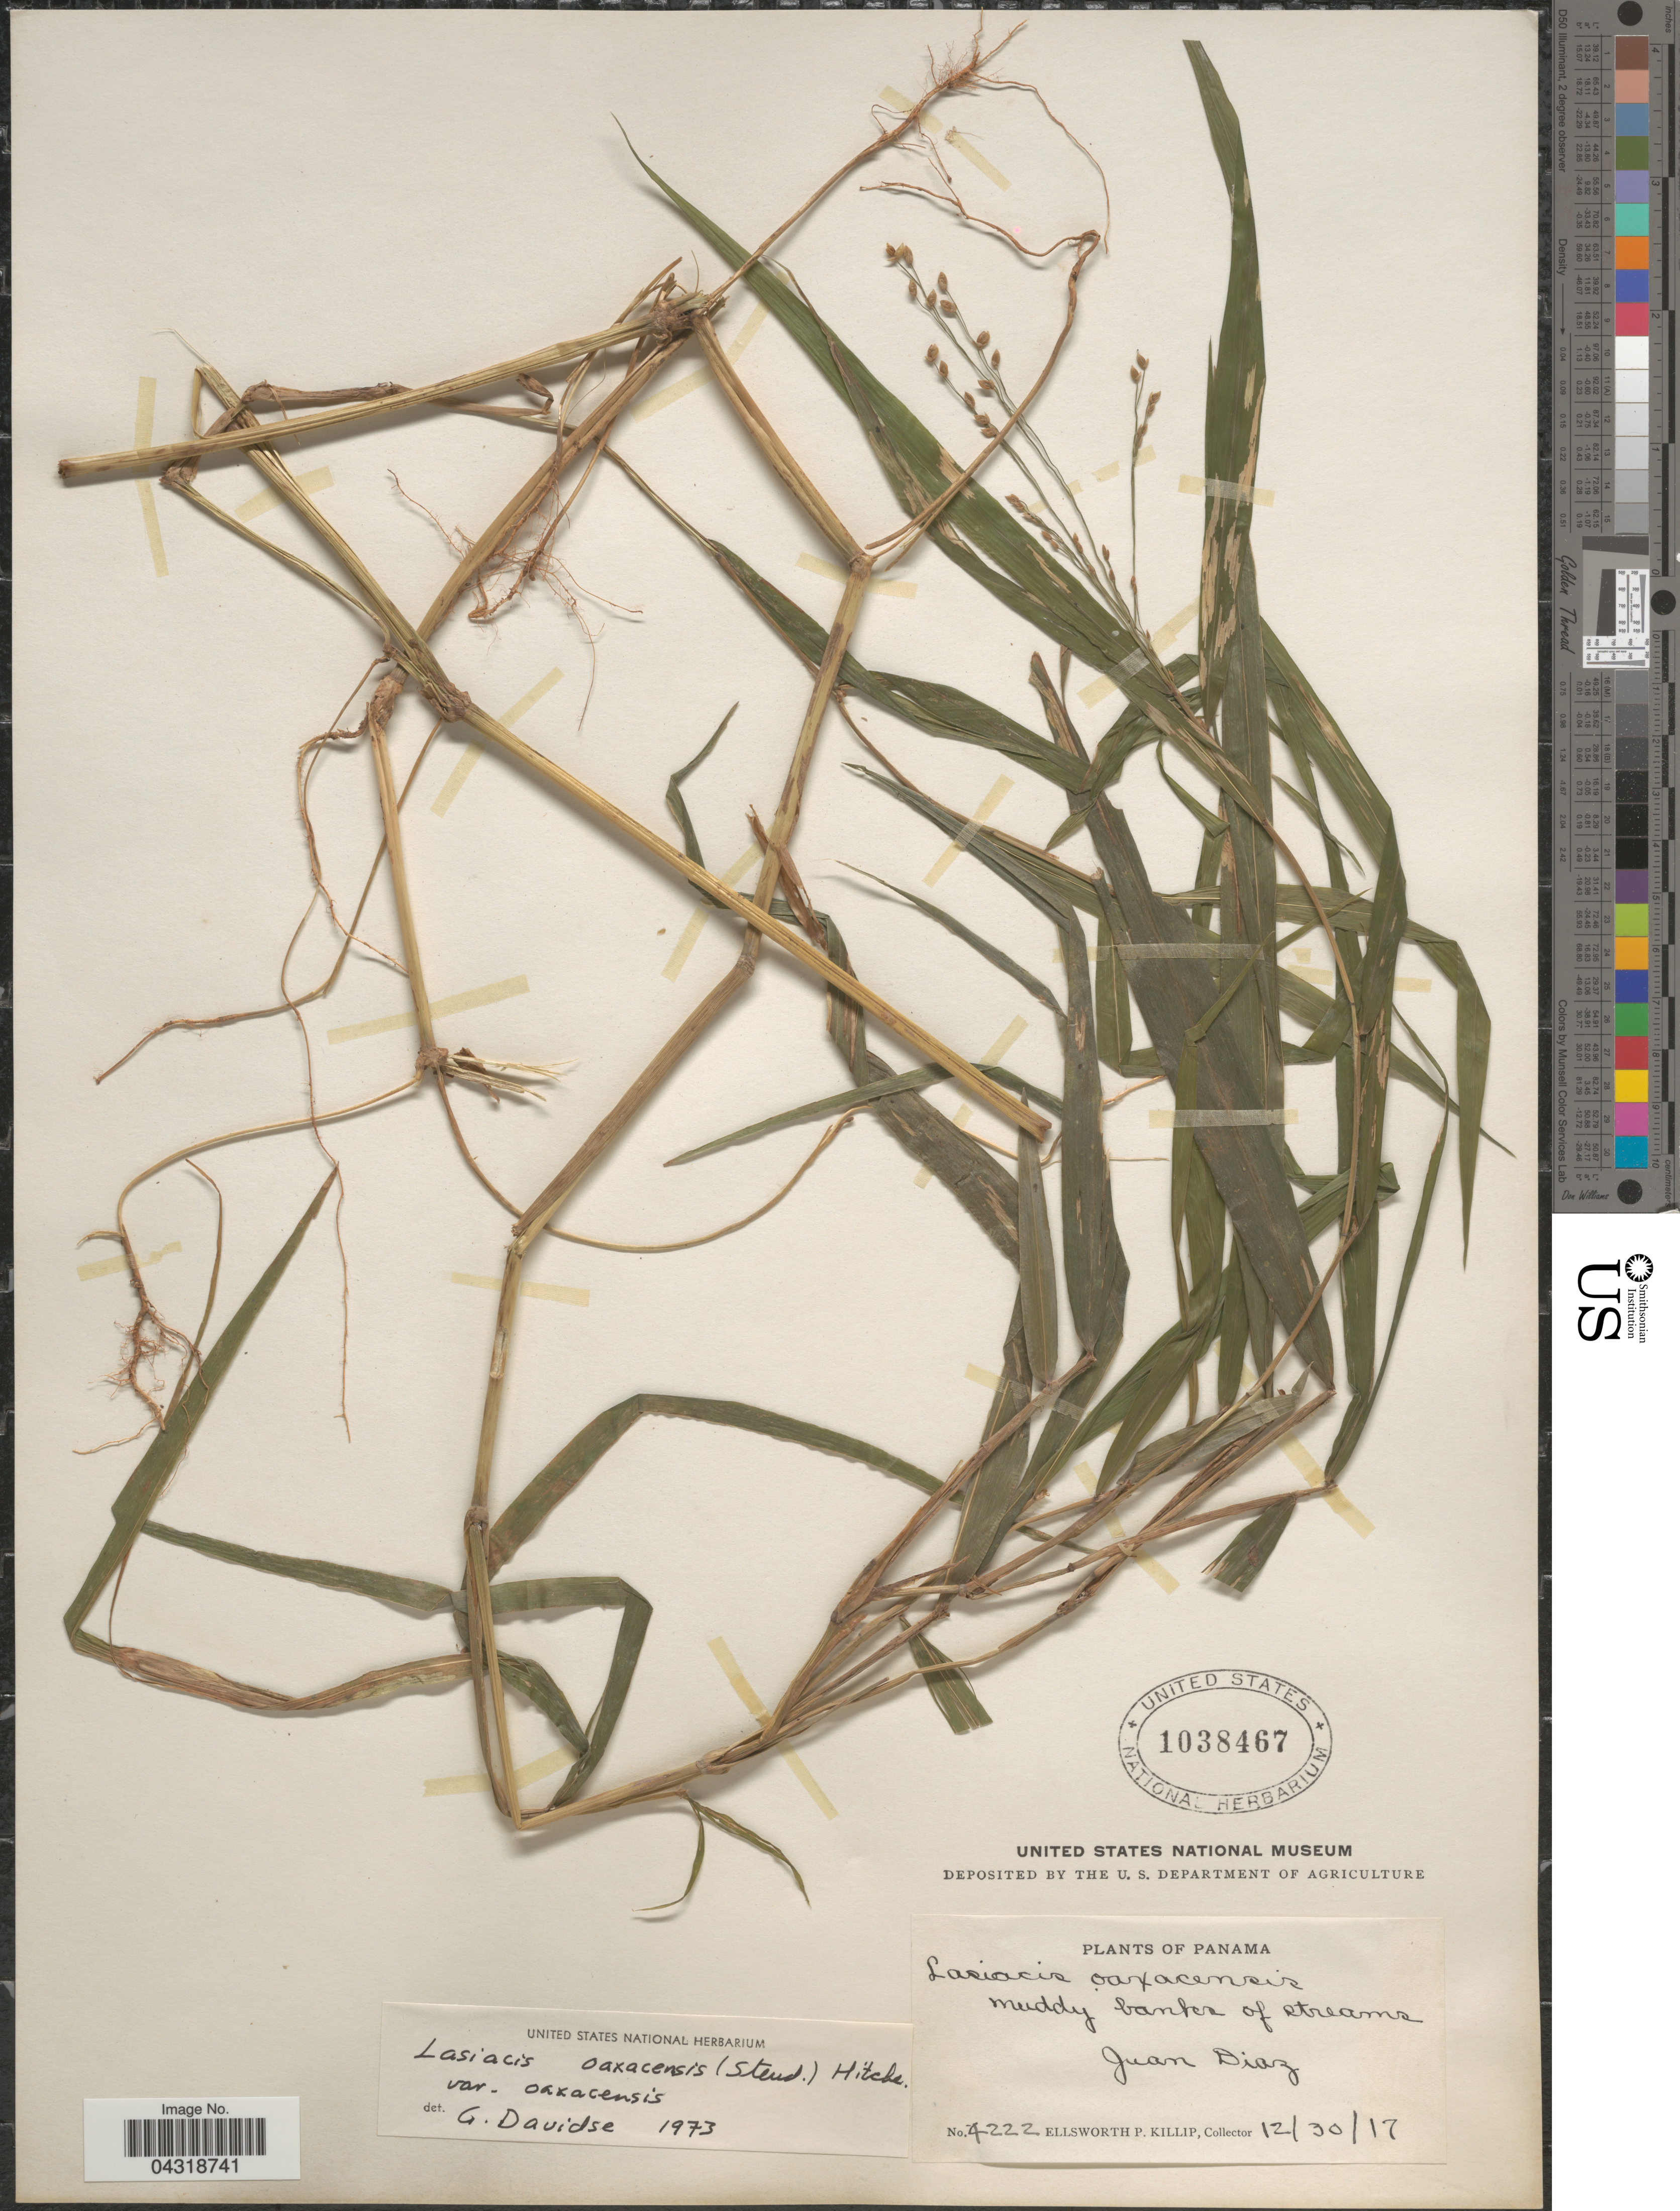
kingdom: Plantae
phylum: Tracheophyta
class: Liliopsida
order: Poales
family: Poaceae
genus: Lasiacis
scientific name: Lasiacis oaxacensis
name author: (Steud.) Hitchc.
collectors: E. P. Killip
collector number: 4222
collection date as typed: Transcribed d/m/y: 30/12/17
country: Panama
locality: Muddy banks of streams Juan Diaz.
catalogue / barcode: US 1038467